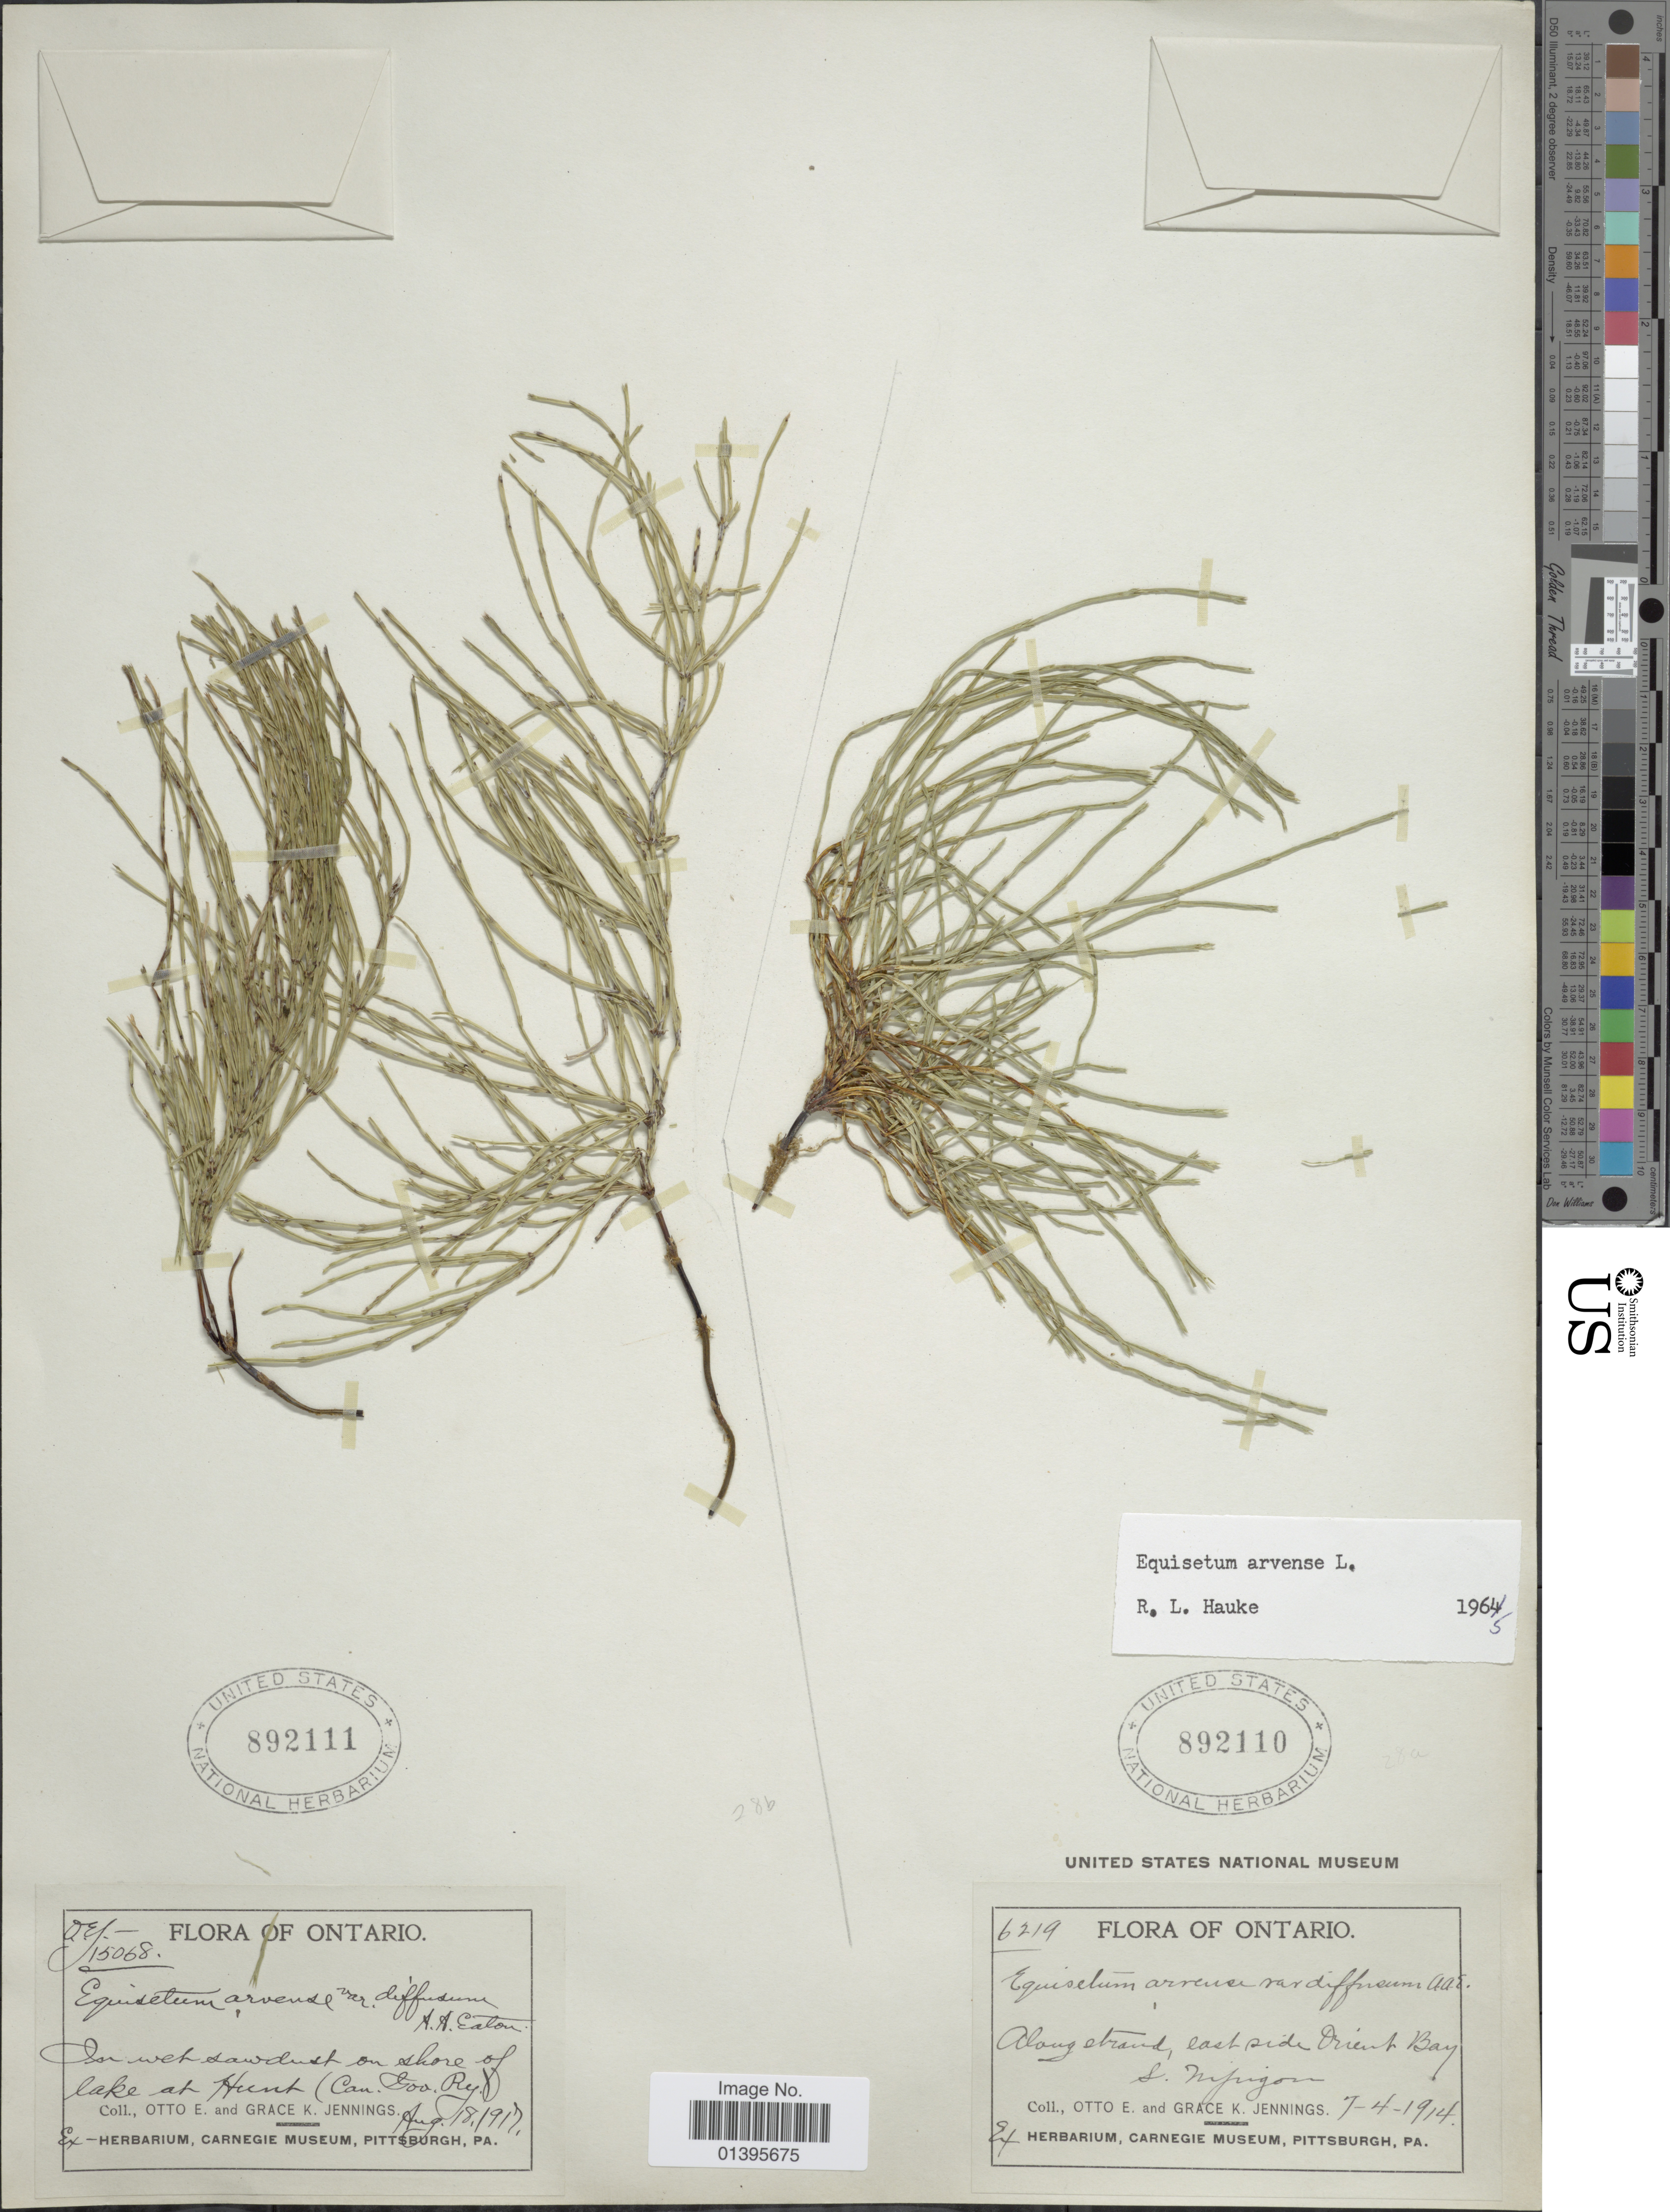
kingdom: Plantae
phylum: Tracheophyta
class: Polypodiopsida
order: Equisetales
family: Equisetaceae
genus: Equisetum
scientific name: Equisetum arvense var. diffusum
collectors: O. E. Jennings & G. K. Jennings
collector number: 15068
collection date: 1917-08-18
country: Canada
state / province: Ontario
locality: In wet saw dust on shore of lake at Hunt (Can. Gov. Ry.).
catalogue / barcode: US 892111-2